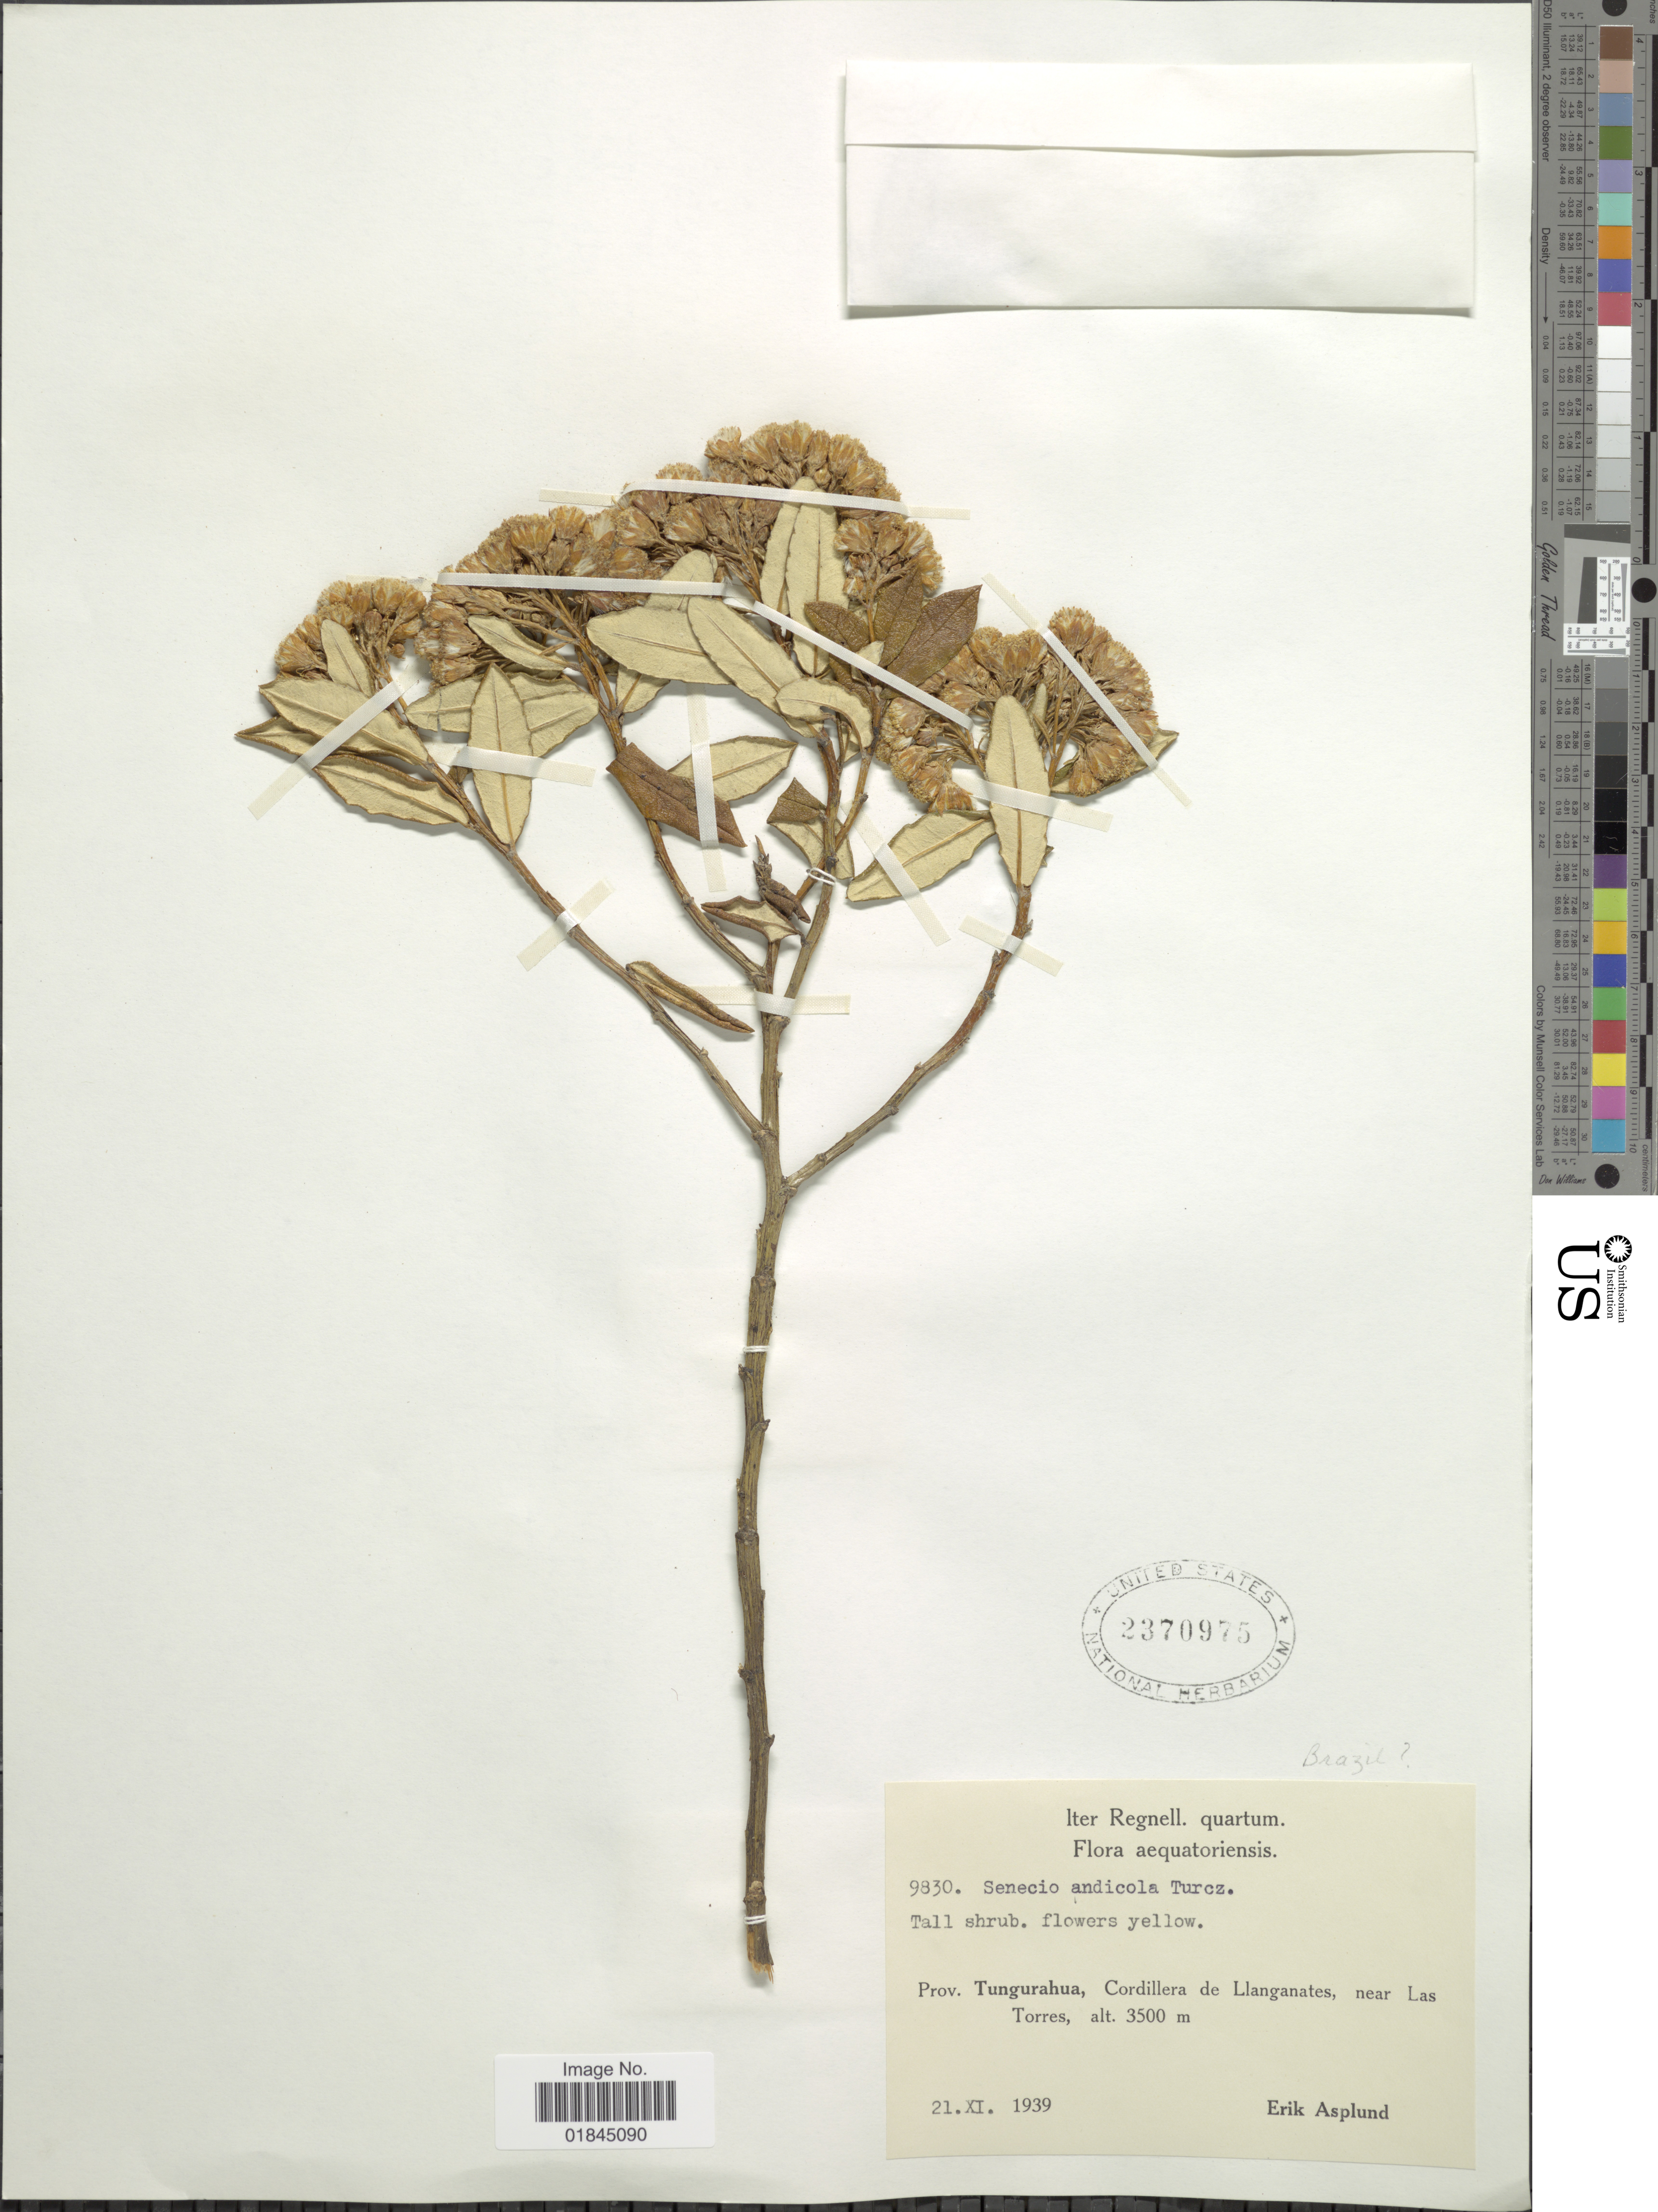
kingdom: Plantae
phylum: Tracheophyta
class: Magnoliopsida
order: Asterales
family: Asteraceae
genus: Pentacalia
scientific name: Pentacalia andicola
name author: (Turcz.) Cuatrec.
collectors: E. Asplund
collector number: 9830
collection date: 1939-11-21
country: Ecuador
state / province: Tungurahua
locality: Cordillera de Llanganates, near Las Torres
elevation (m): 3500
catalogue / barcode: US 2370975